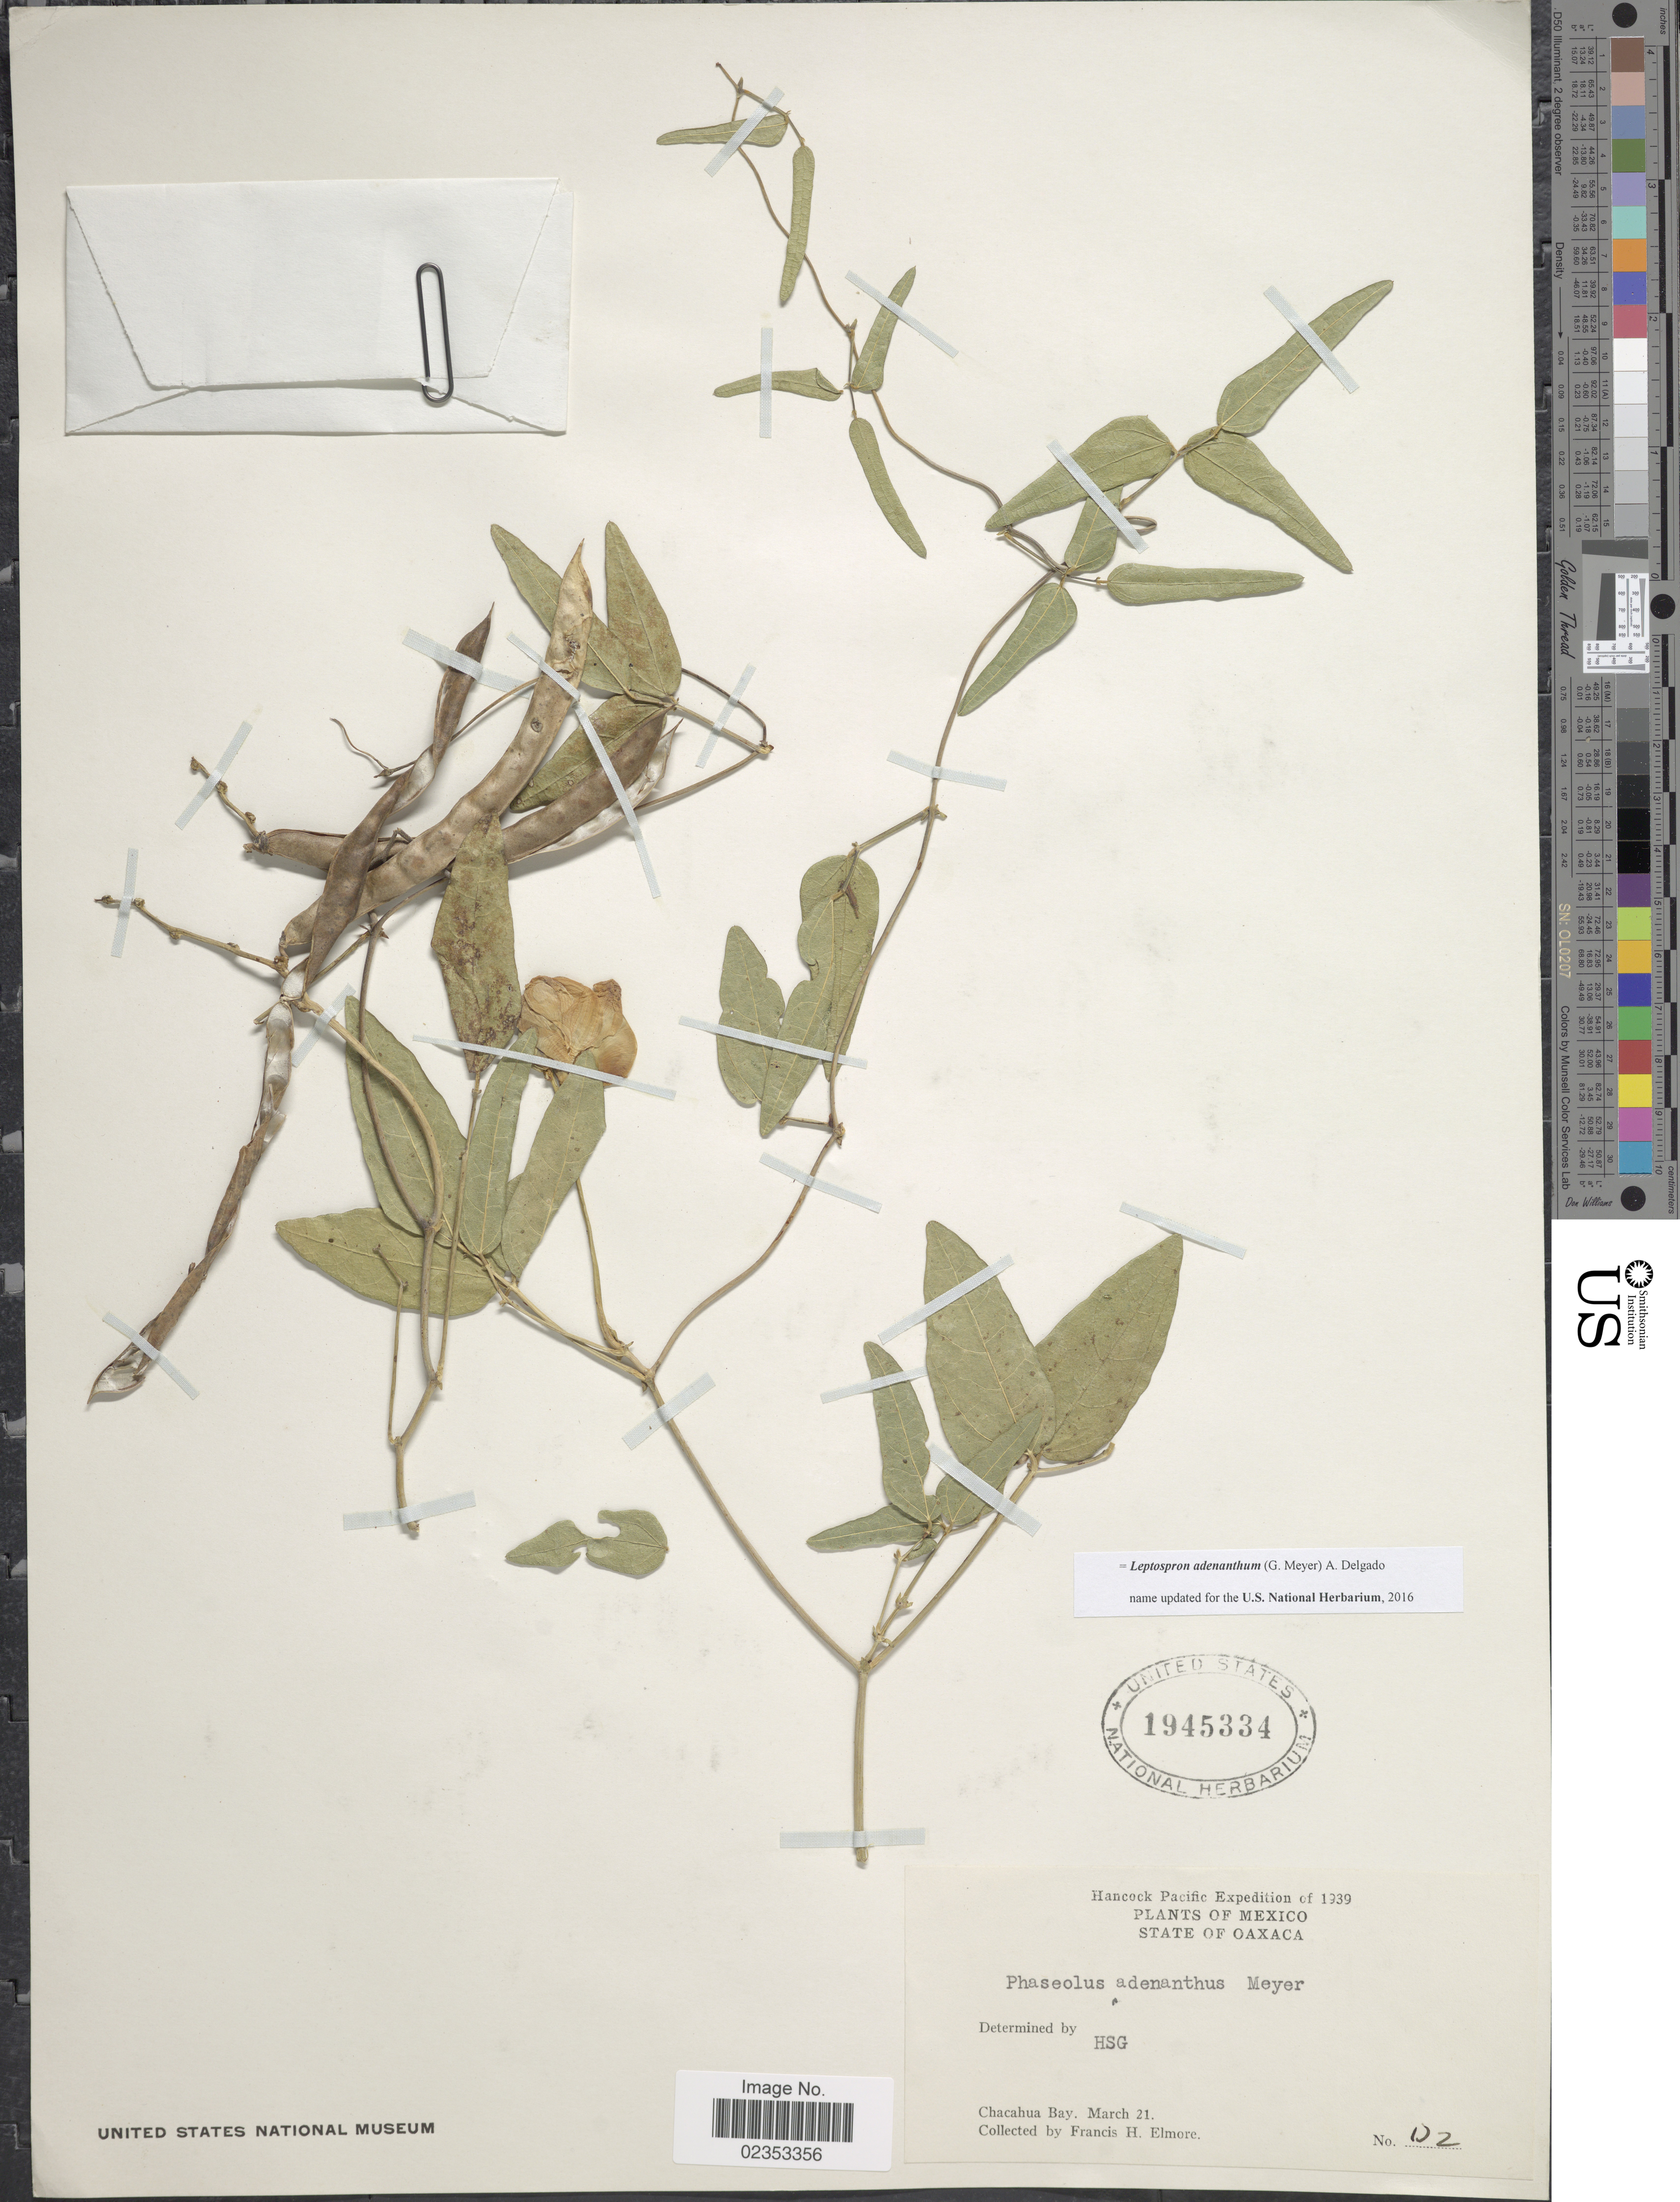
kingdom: Plantae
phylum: Tracheophyta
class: Magnoliopsida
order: Fabales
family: Fabaceae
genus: Leptospron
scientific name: Leptospron adenanthum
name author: (G. Mey.) A. Delgado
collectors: F. H. Elmore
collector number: D2*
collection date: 1939-03-21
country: Mexico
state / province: Oaxaca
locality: Chacahua Bay.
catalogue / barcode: US 1945334